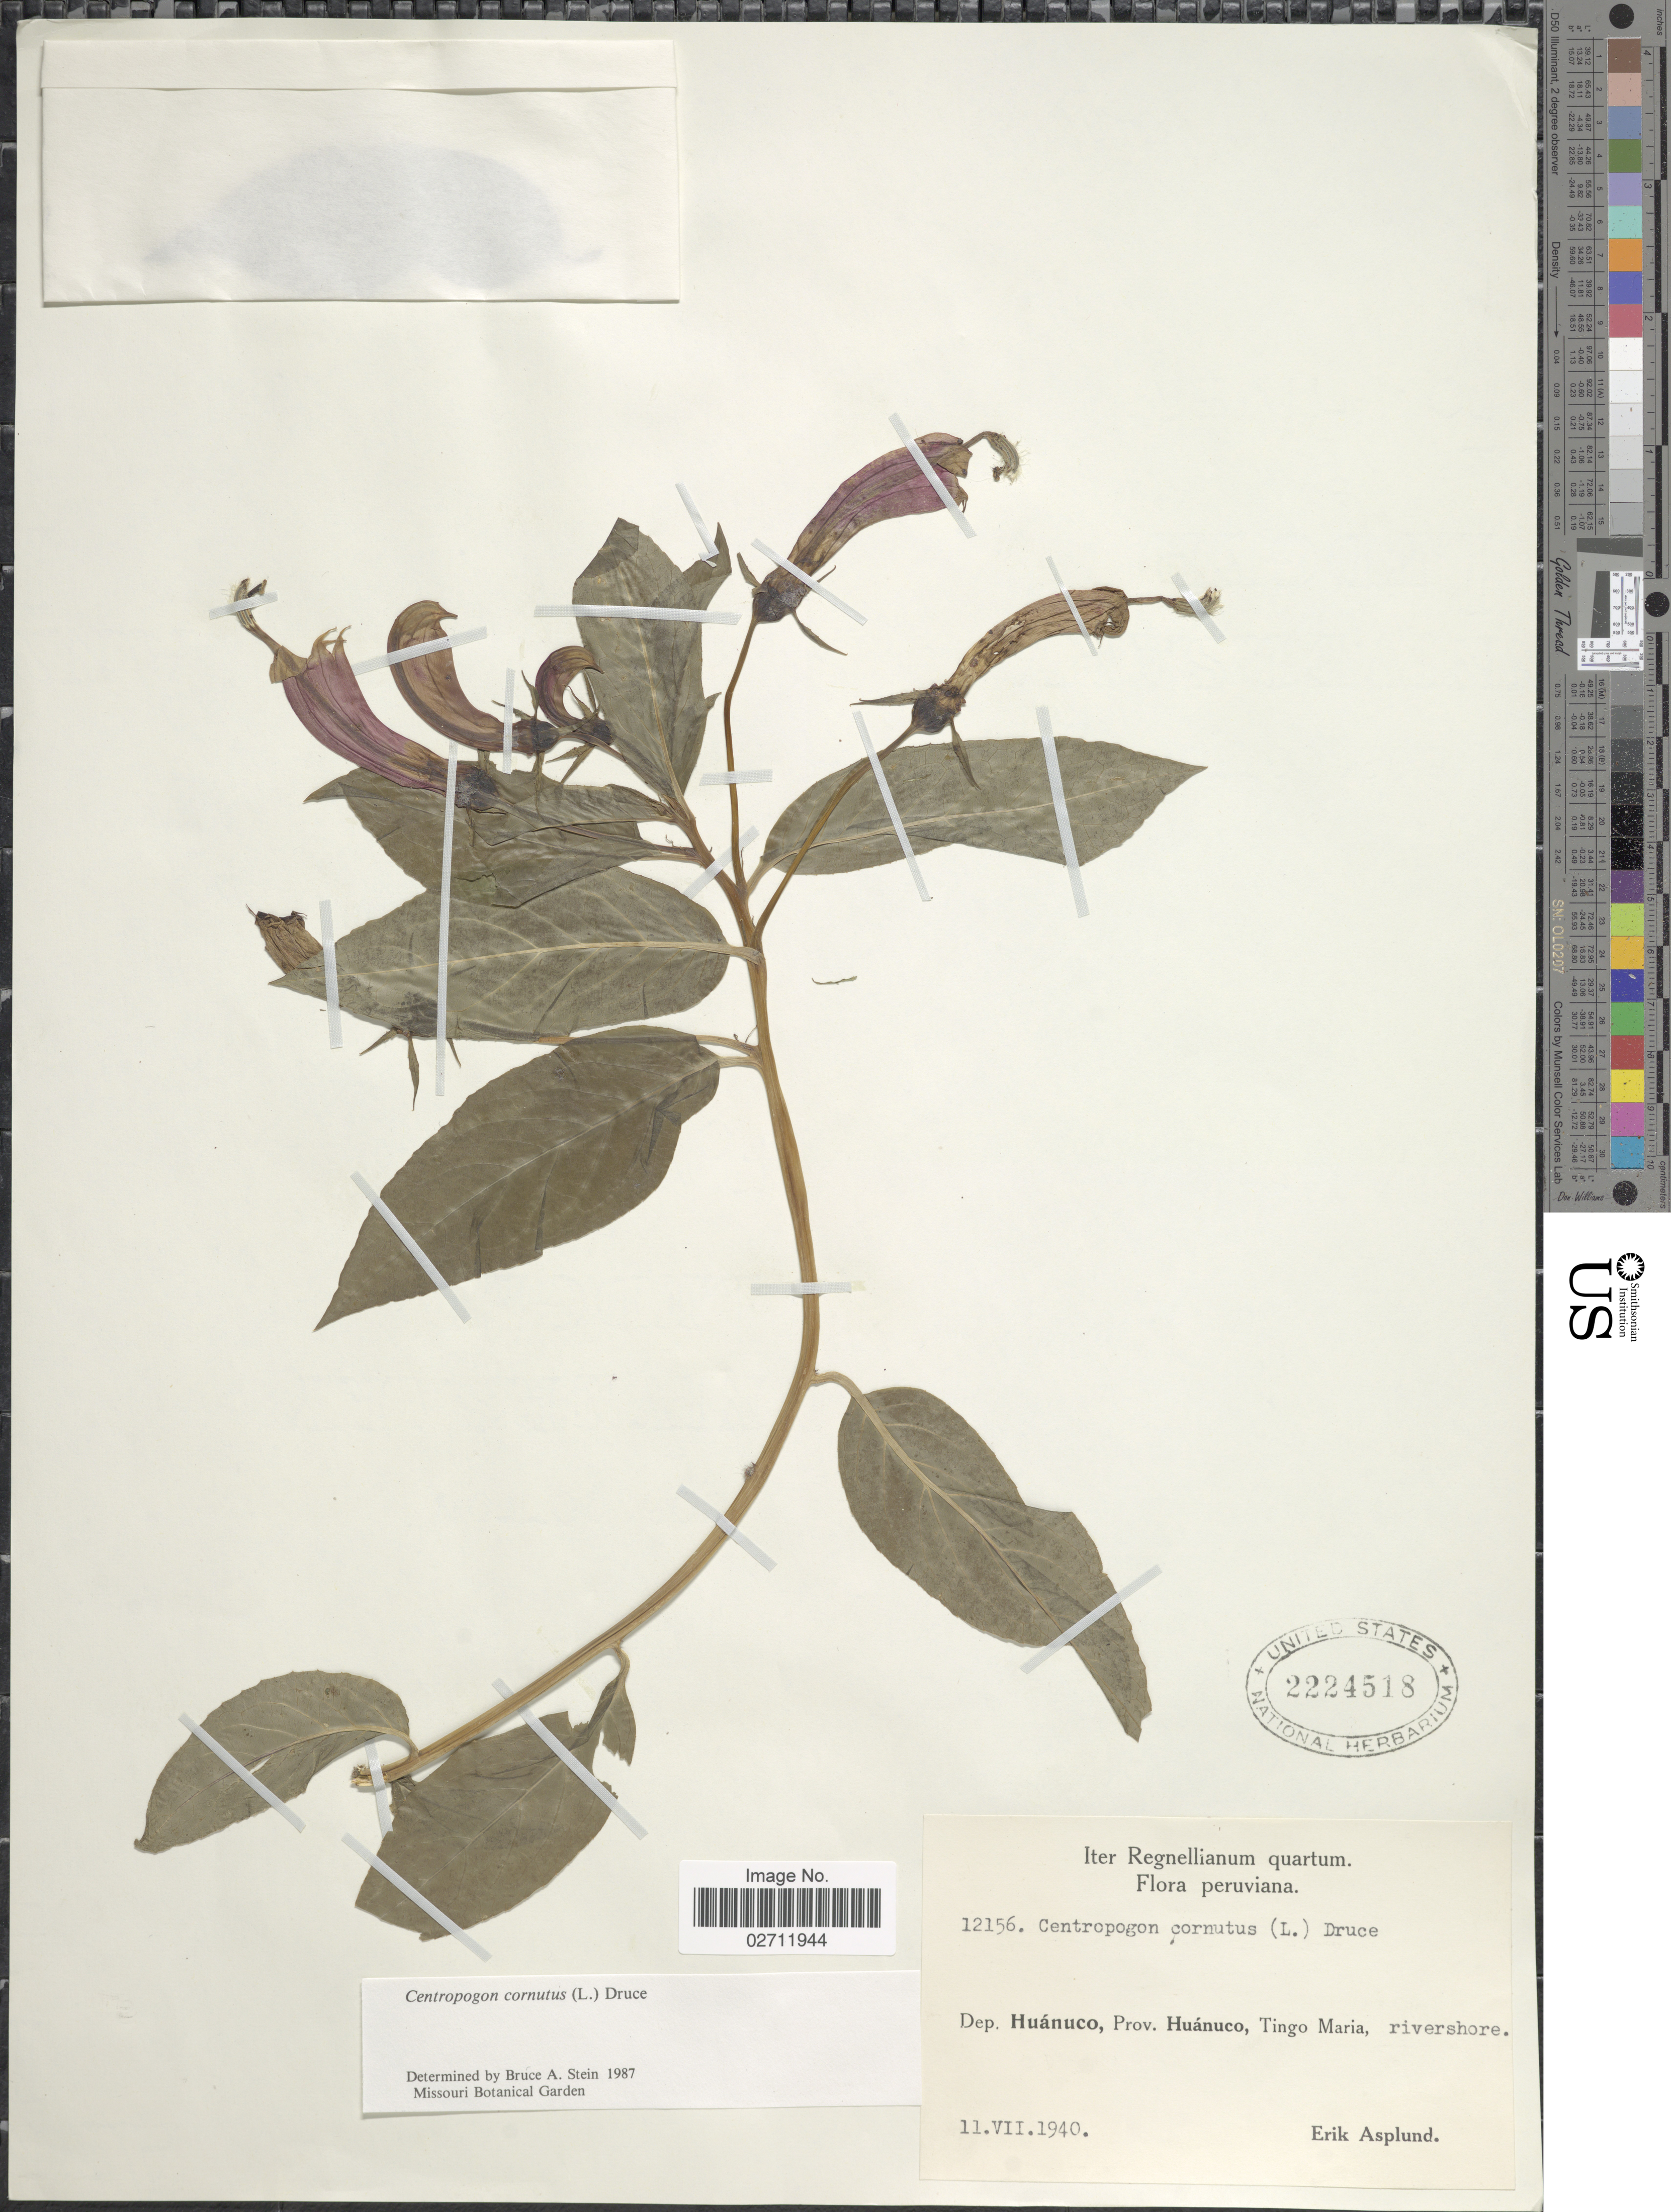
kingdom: Plantae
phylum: Tracheophyta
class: Magnoliopsida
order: Asterales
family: Campanulaceae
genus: Centropogon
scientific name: Centropogon cornutus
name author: (L.) Druce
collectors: E. Asplund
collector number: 12156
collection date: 1940-07-11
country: Peru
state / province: Huánuco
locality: Prov. Huánuco, Tingo Maria, rivershore.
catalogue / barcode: US 2224518